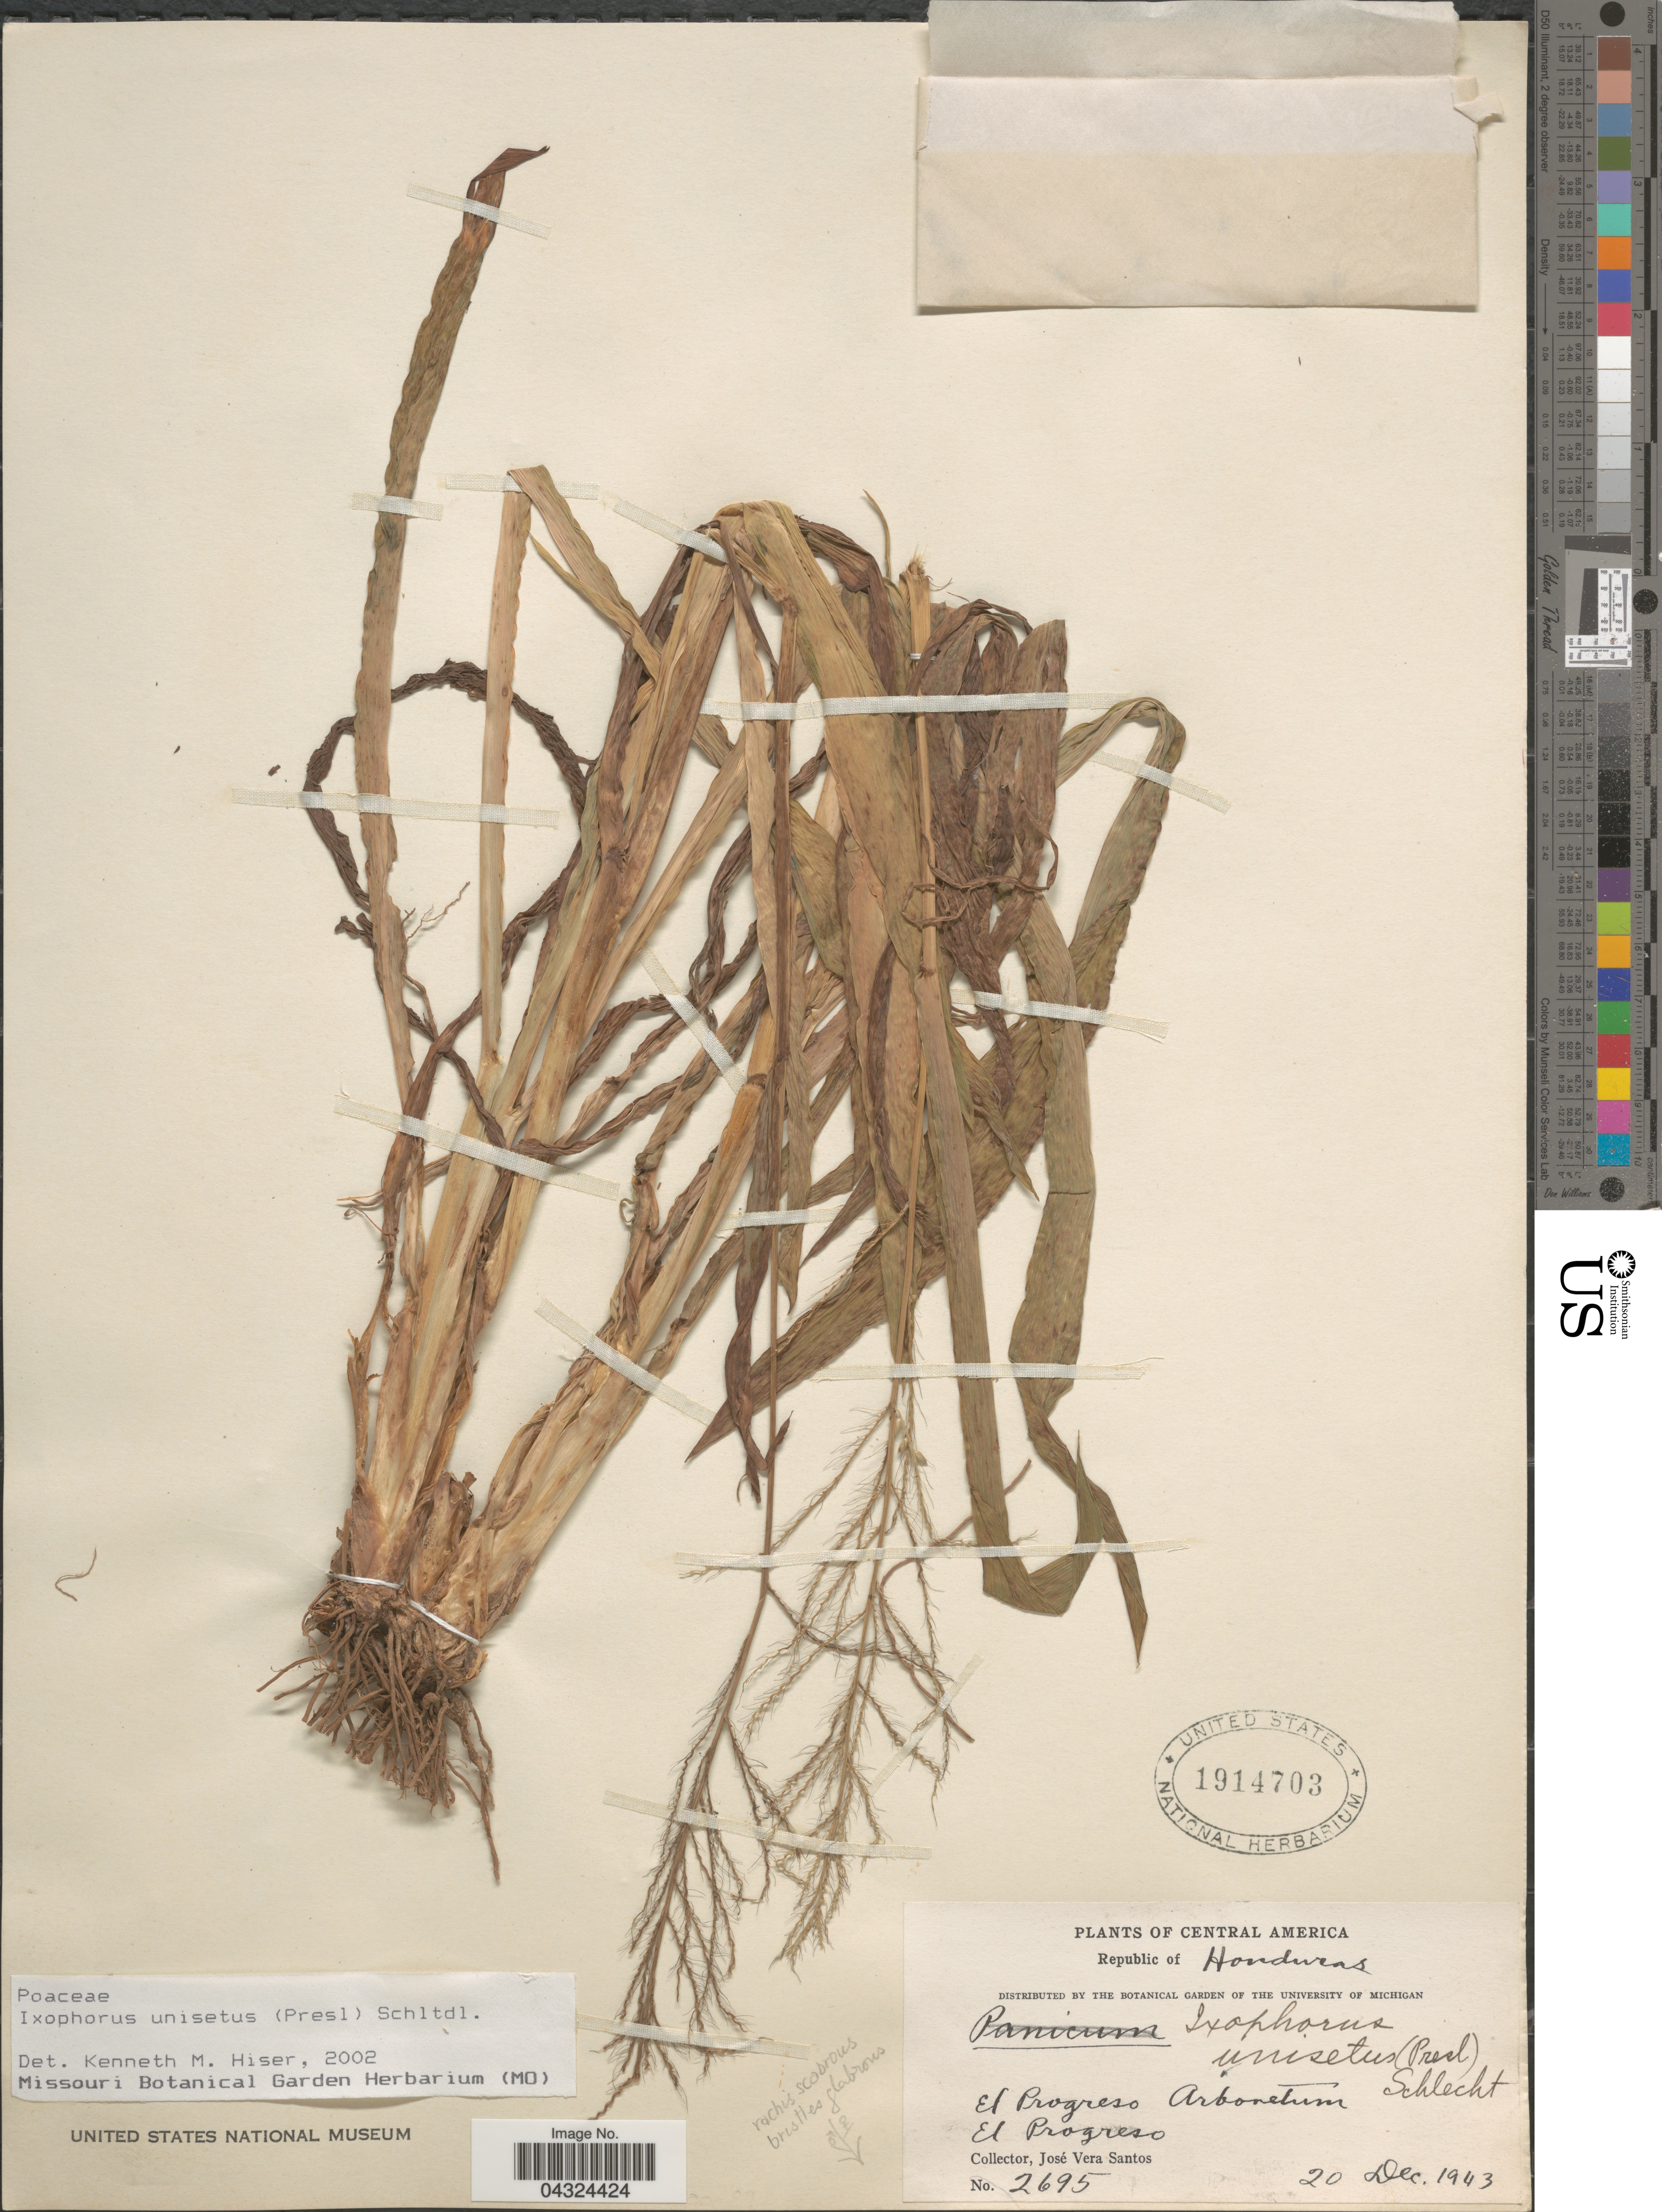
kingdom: Plantae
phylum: Tracheophyta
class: Liliopsida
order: Poales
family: Poaceae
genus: Ixophorus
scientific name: Ixophorus unisetus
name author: (J. Presl) Schltdl.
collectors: J. Santos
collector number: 2695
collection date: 1943-12-20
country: Honduras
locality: El Progreso. Arboretum. El Progreso.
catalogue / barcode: US 1914703